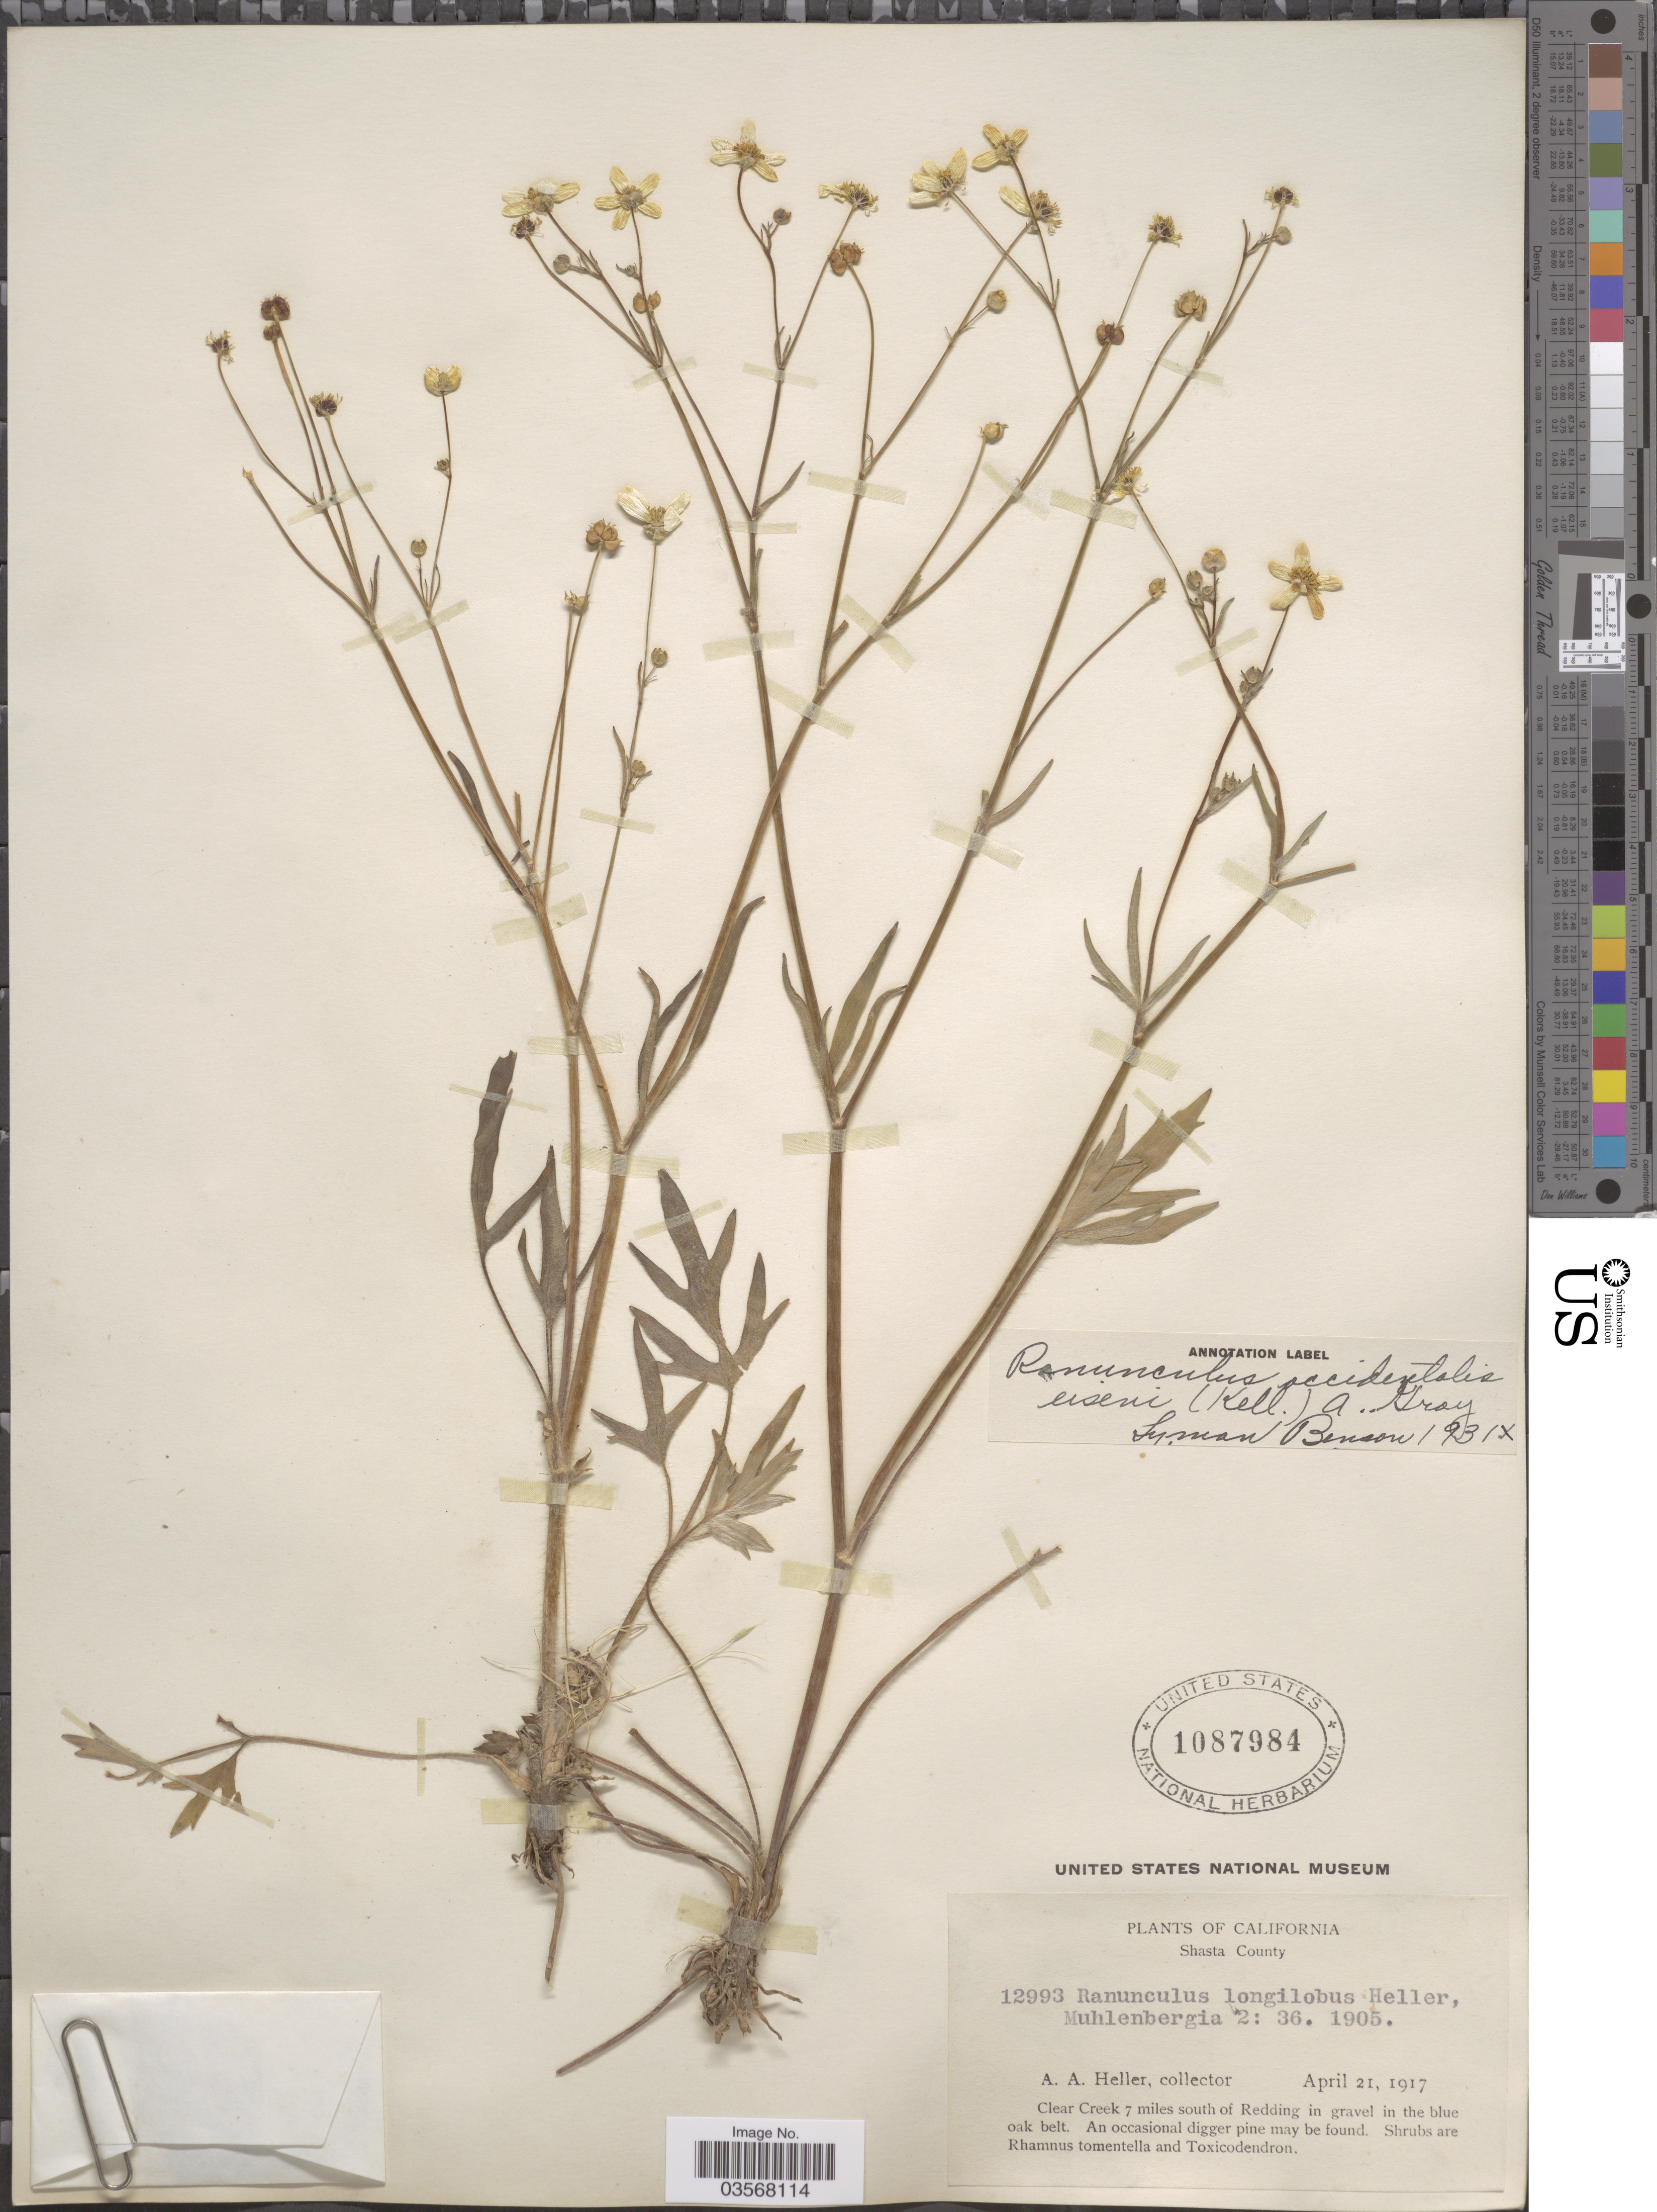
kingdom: Plantae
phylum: Tracheophyta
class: Magnoliopsida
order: Ranunculales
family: Ranunculaceae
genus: Ranunculus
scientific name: Ranunculus occidentalis var. eisenii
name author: Nutt.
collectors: A. A. Heller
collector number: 12993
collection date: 1917-04-21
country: United States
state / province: California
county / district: Shasta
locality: Shasta County. Clear Creek 7 miles of Redding in gravel in the blue oak belt.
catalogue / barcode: US 1087984